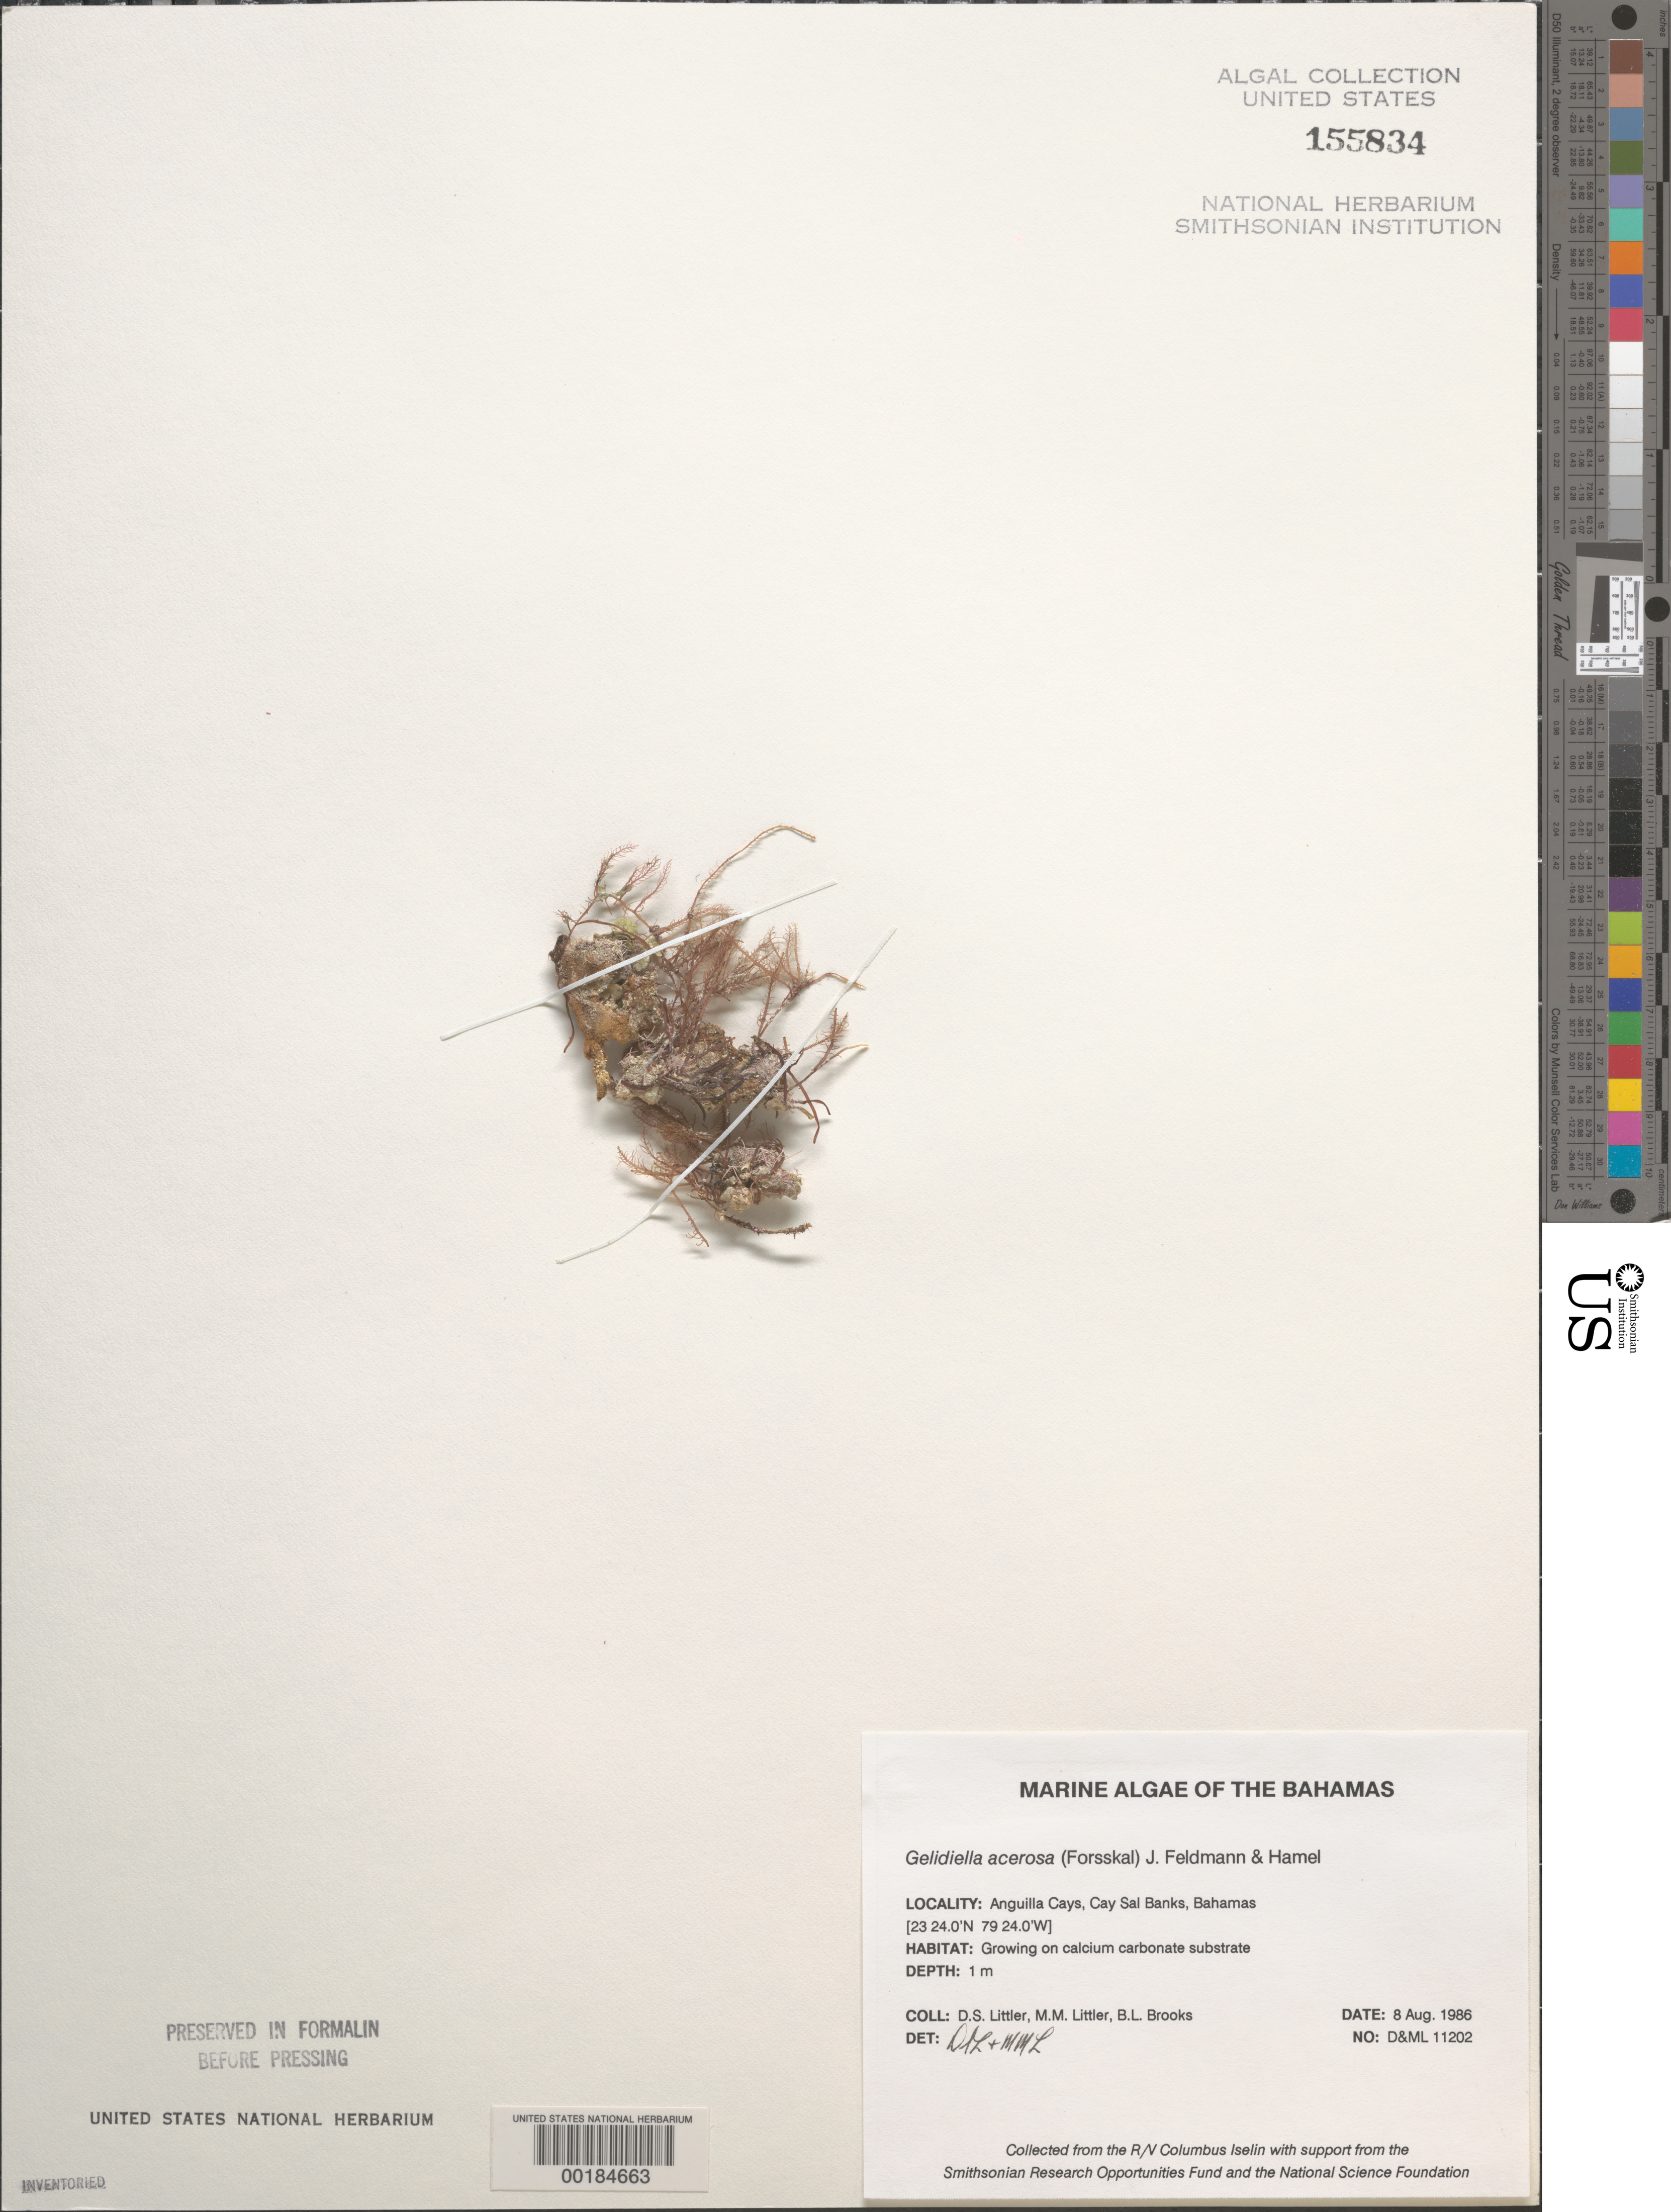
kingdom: Plantae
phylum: Rhodophyta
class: Florideophyceae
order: Gelidiales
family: Gelidiellaceae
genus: Gelidiella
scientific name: Gelidiella acerosa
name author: (Forssk.) Feldmann & G. Hamel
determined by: Littler, D. S.; Littler, M. M.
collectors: D. S. Littler, M. M. Littler & B. Brooks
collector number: D&ML 11202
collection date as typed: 08 Aug 1986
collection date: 1986-08-08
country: Bahamas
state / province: Bimini Banks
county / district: Bimini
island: Anguilla Cays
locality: Cay Sal Banks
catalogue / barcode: US 155834